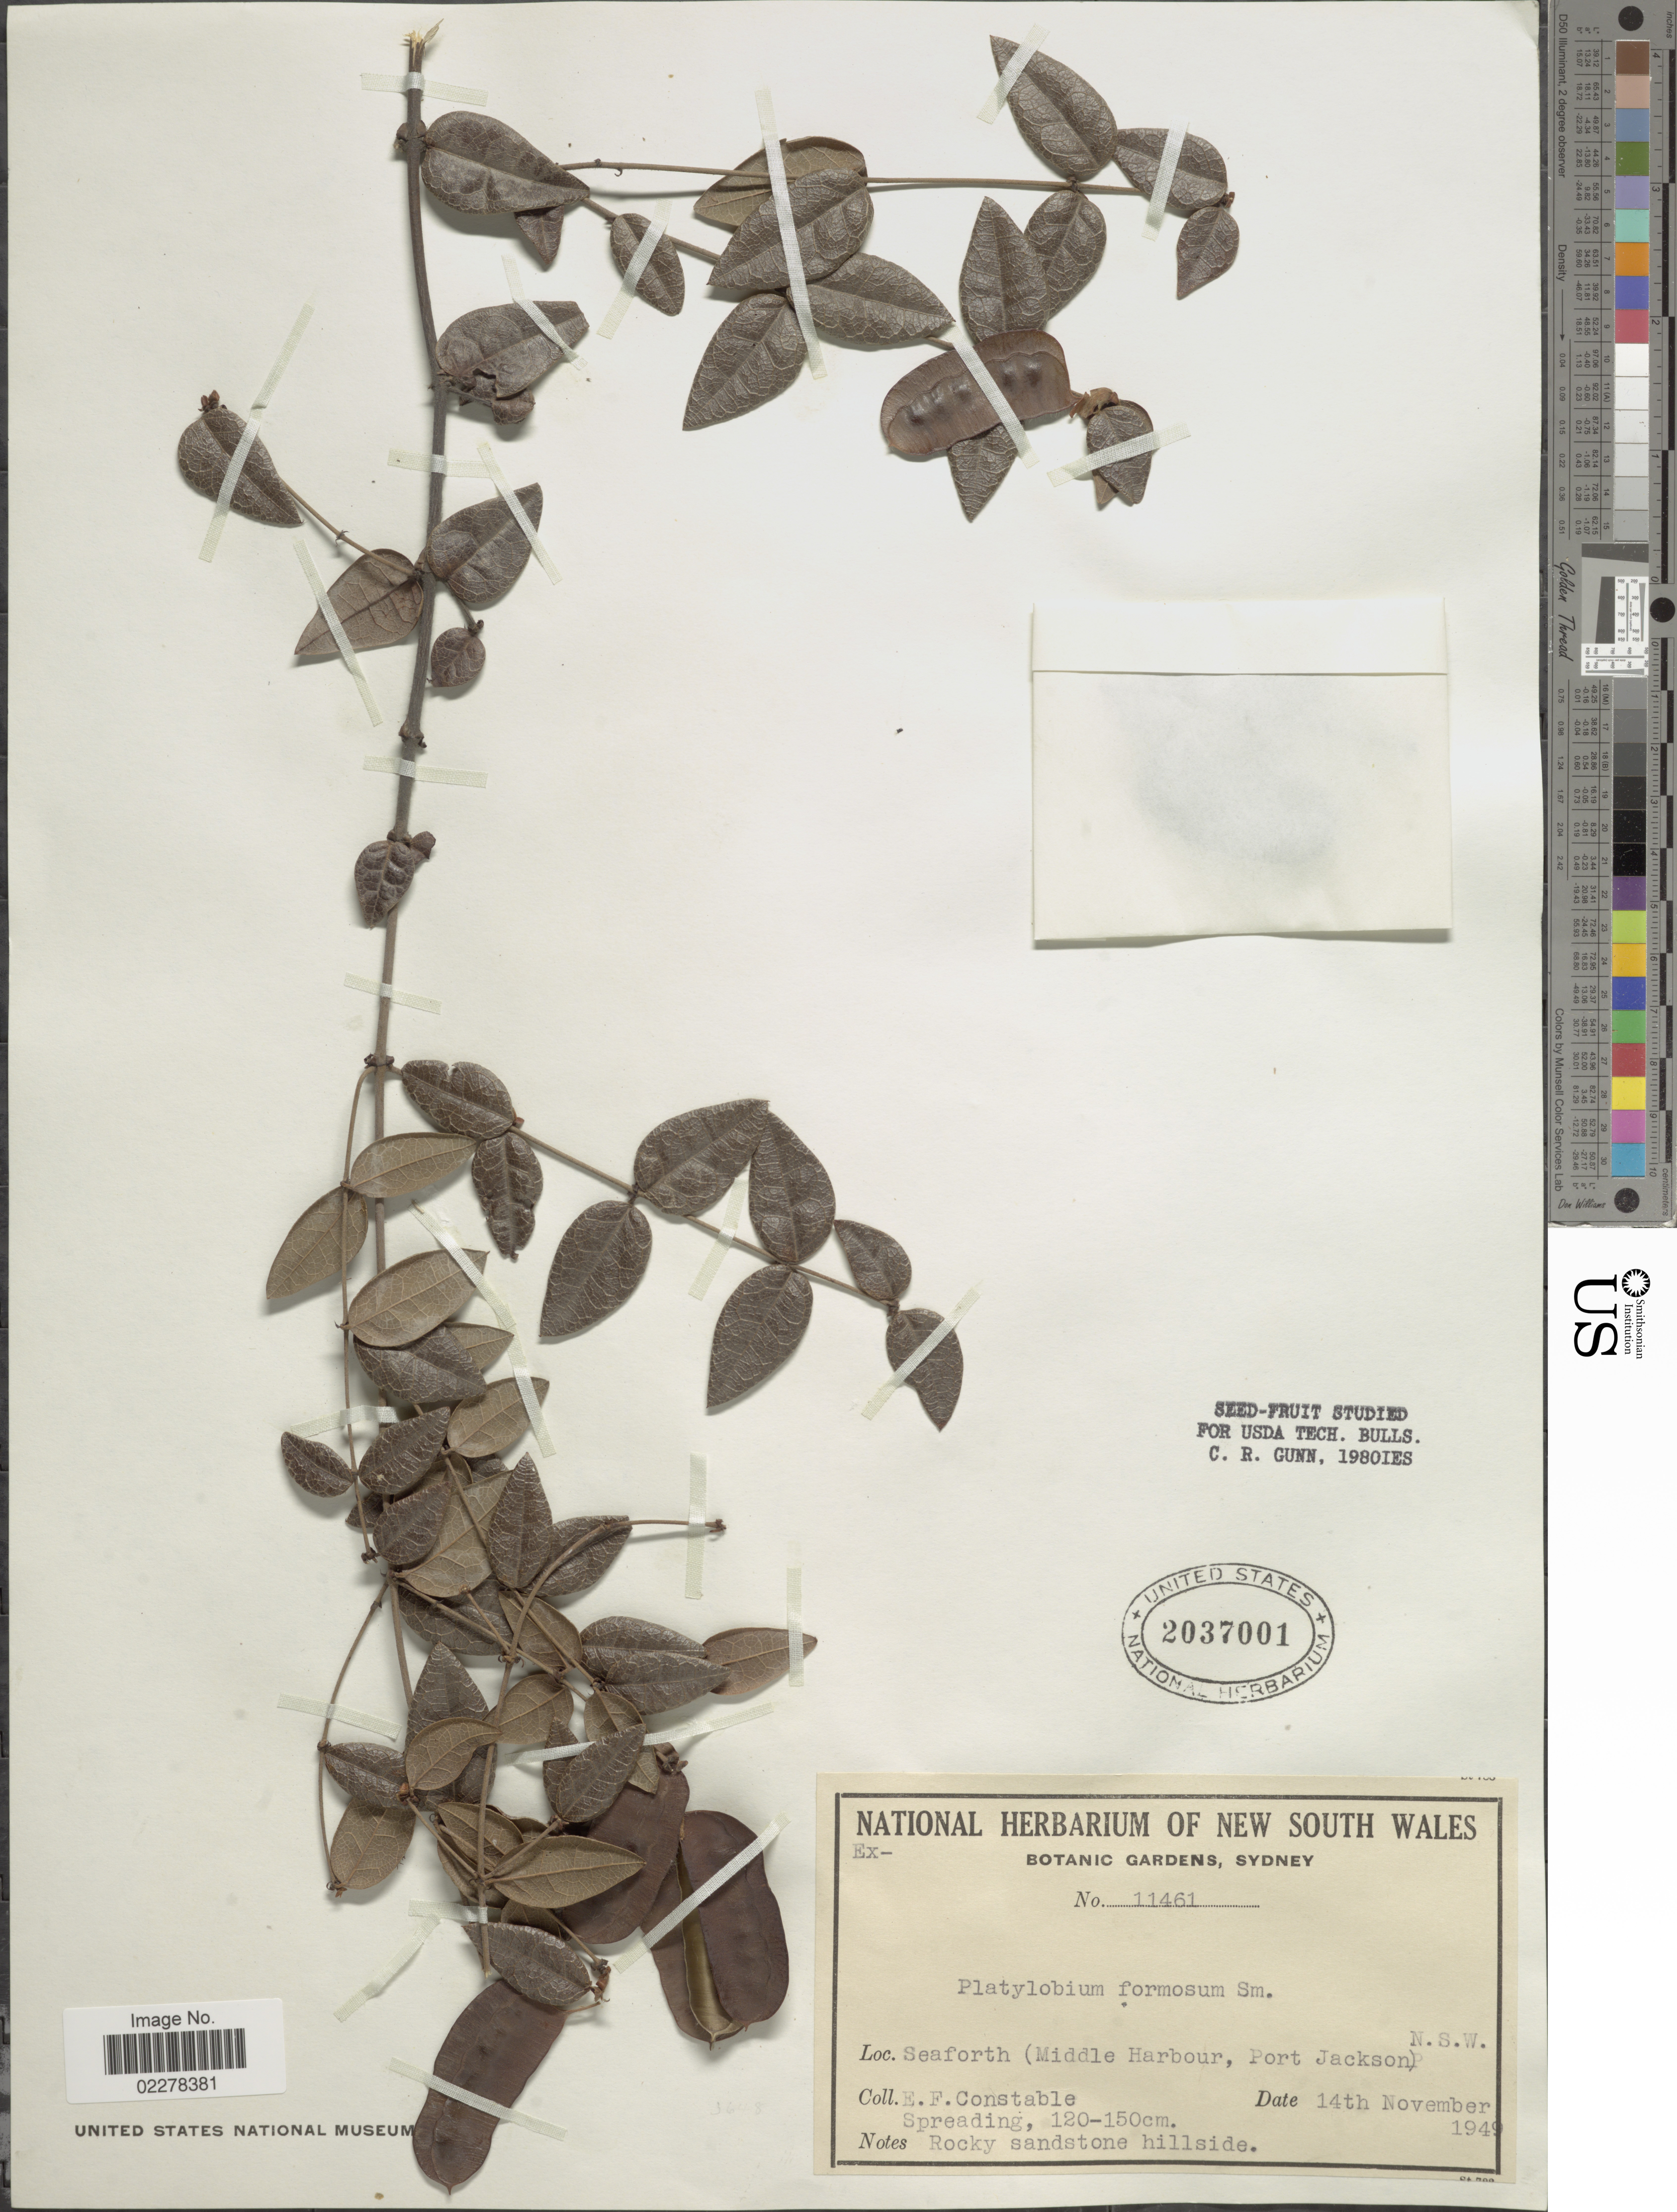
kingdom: Plantae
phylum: Tracheophyta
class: Magnoliopsida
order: Fabales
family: Fabaceae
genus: Platylobium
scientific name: Platylobium formosum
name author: Sm.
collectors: E. F. Constable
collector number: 11461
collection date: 1949-11-14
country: Australia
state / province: New South Wales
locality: Seaforth (Middle Harbour, Port Jackson). N.S.W.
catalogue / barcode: US 2037001